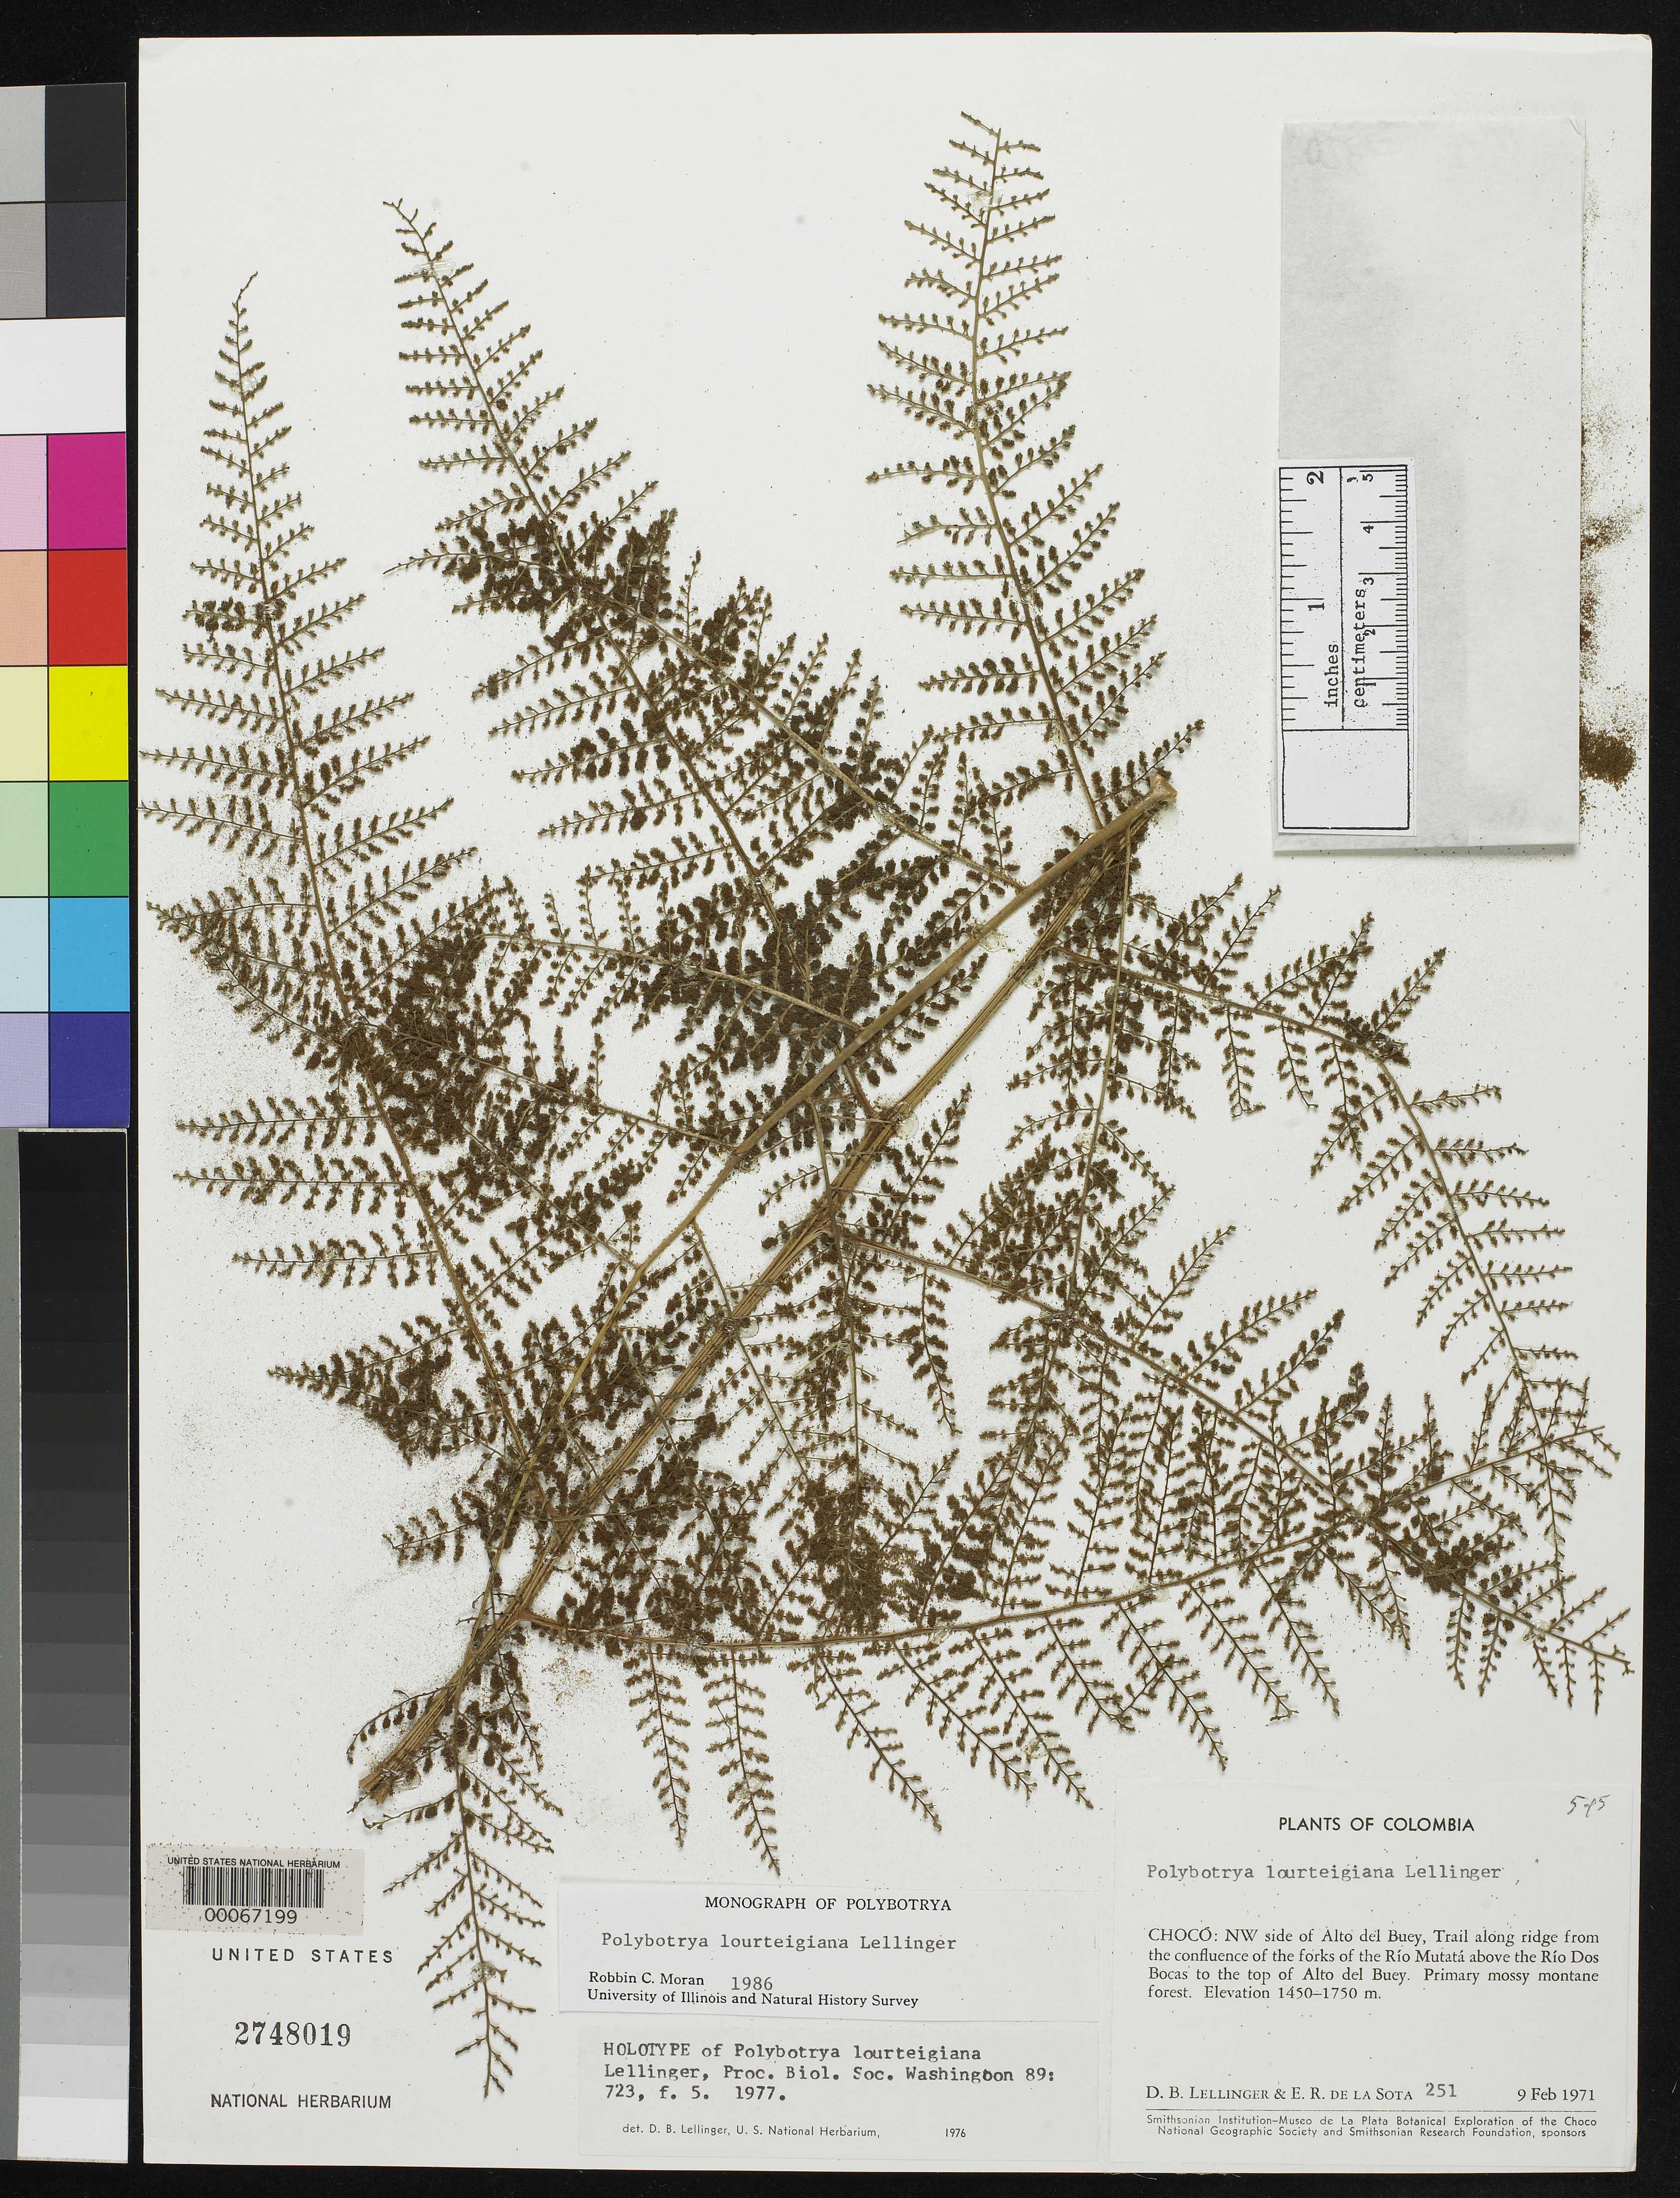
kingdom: Plantae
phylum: Tracheophyta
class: Polypodiopsida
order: Polypodiales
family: Dryopteridaceae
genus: Polybotrya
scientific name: Polybotrya lourteigiana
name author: Lellinger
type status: Holotype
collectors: D. B. Lellinger & E. R. de la Sota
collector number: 251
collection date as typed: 09 Feb 1971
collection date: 1971-02-09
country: Colombia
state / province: Chocó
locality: NW side of Alto del Buey, Trail along ridge from confluence of forks of Rio Mutata, above Rio do Bocas.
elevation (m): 1450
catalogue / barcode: US 2748019